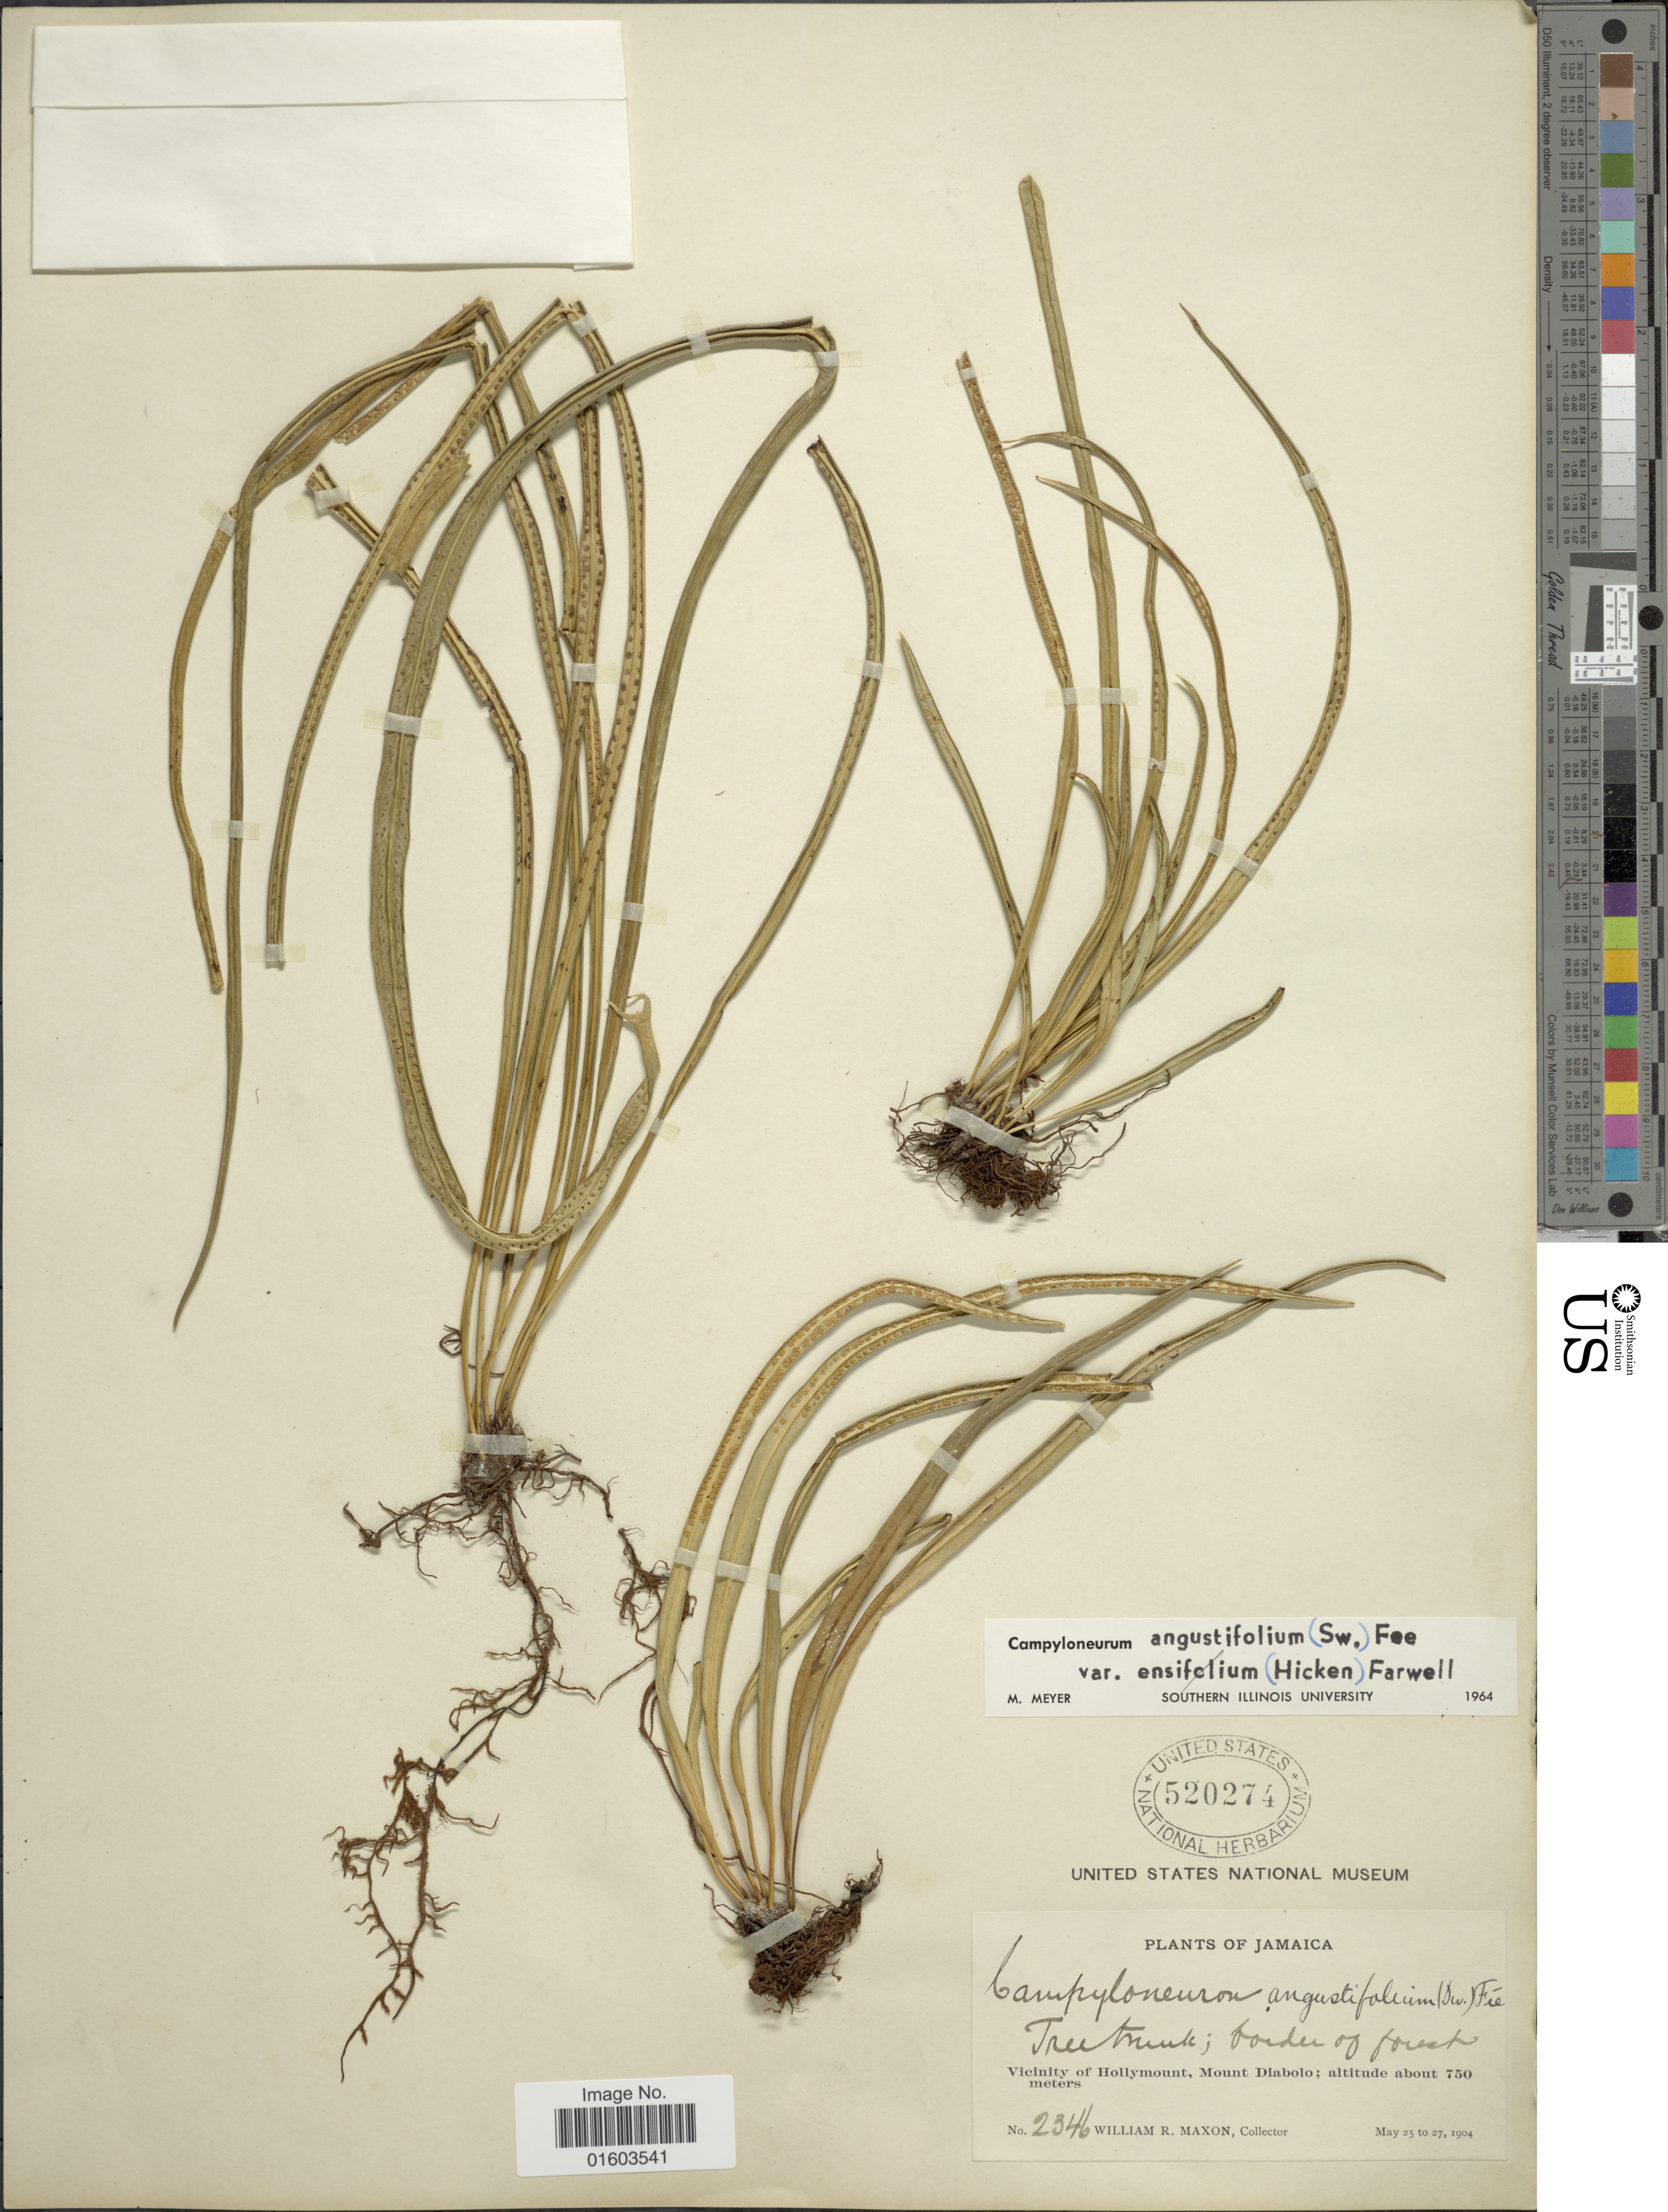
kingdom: Plantae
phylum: Tracheophyta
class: Polypodiopsida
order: Polypodiales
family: Polypodiaceae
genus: Campyloneurum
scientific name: Campyloneurum angustifolium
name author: (Sw.) Fée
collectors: W. R. Maxon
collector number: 32346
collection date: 1904-05-25/1904-05-27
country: Jamaica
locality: Vicinity of Hollymount, Mount Diabolo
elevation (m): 750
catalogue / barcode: US 520274